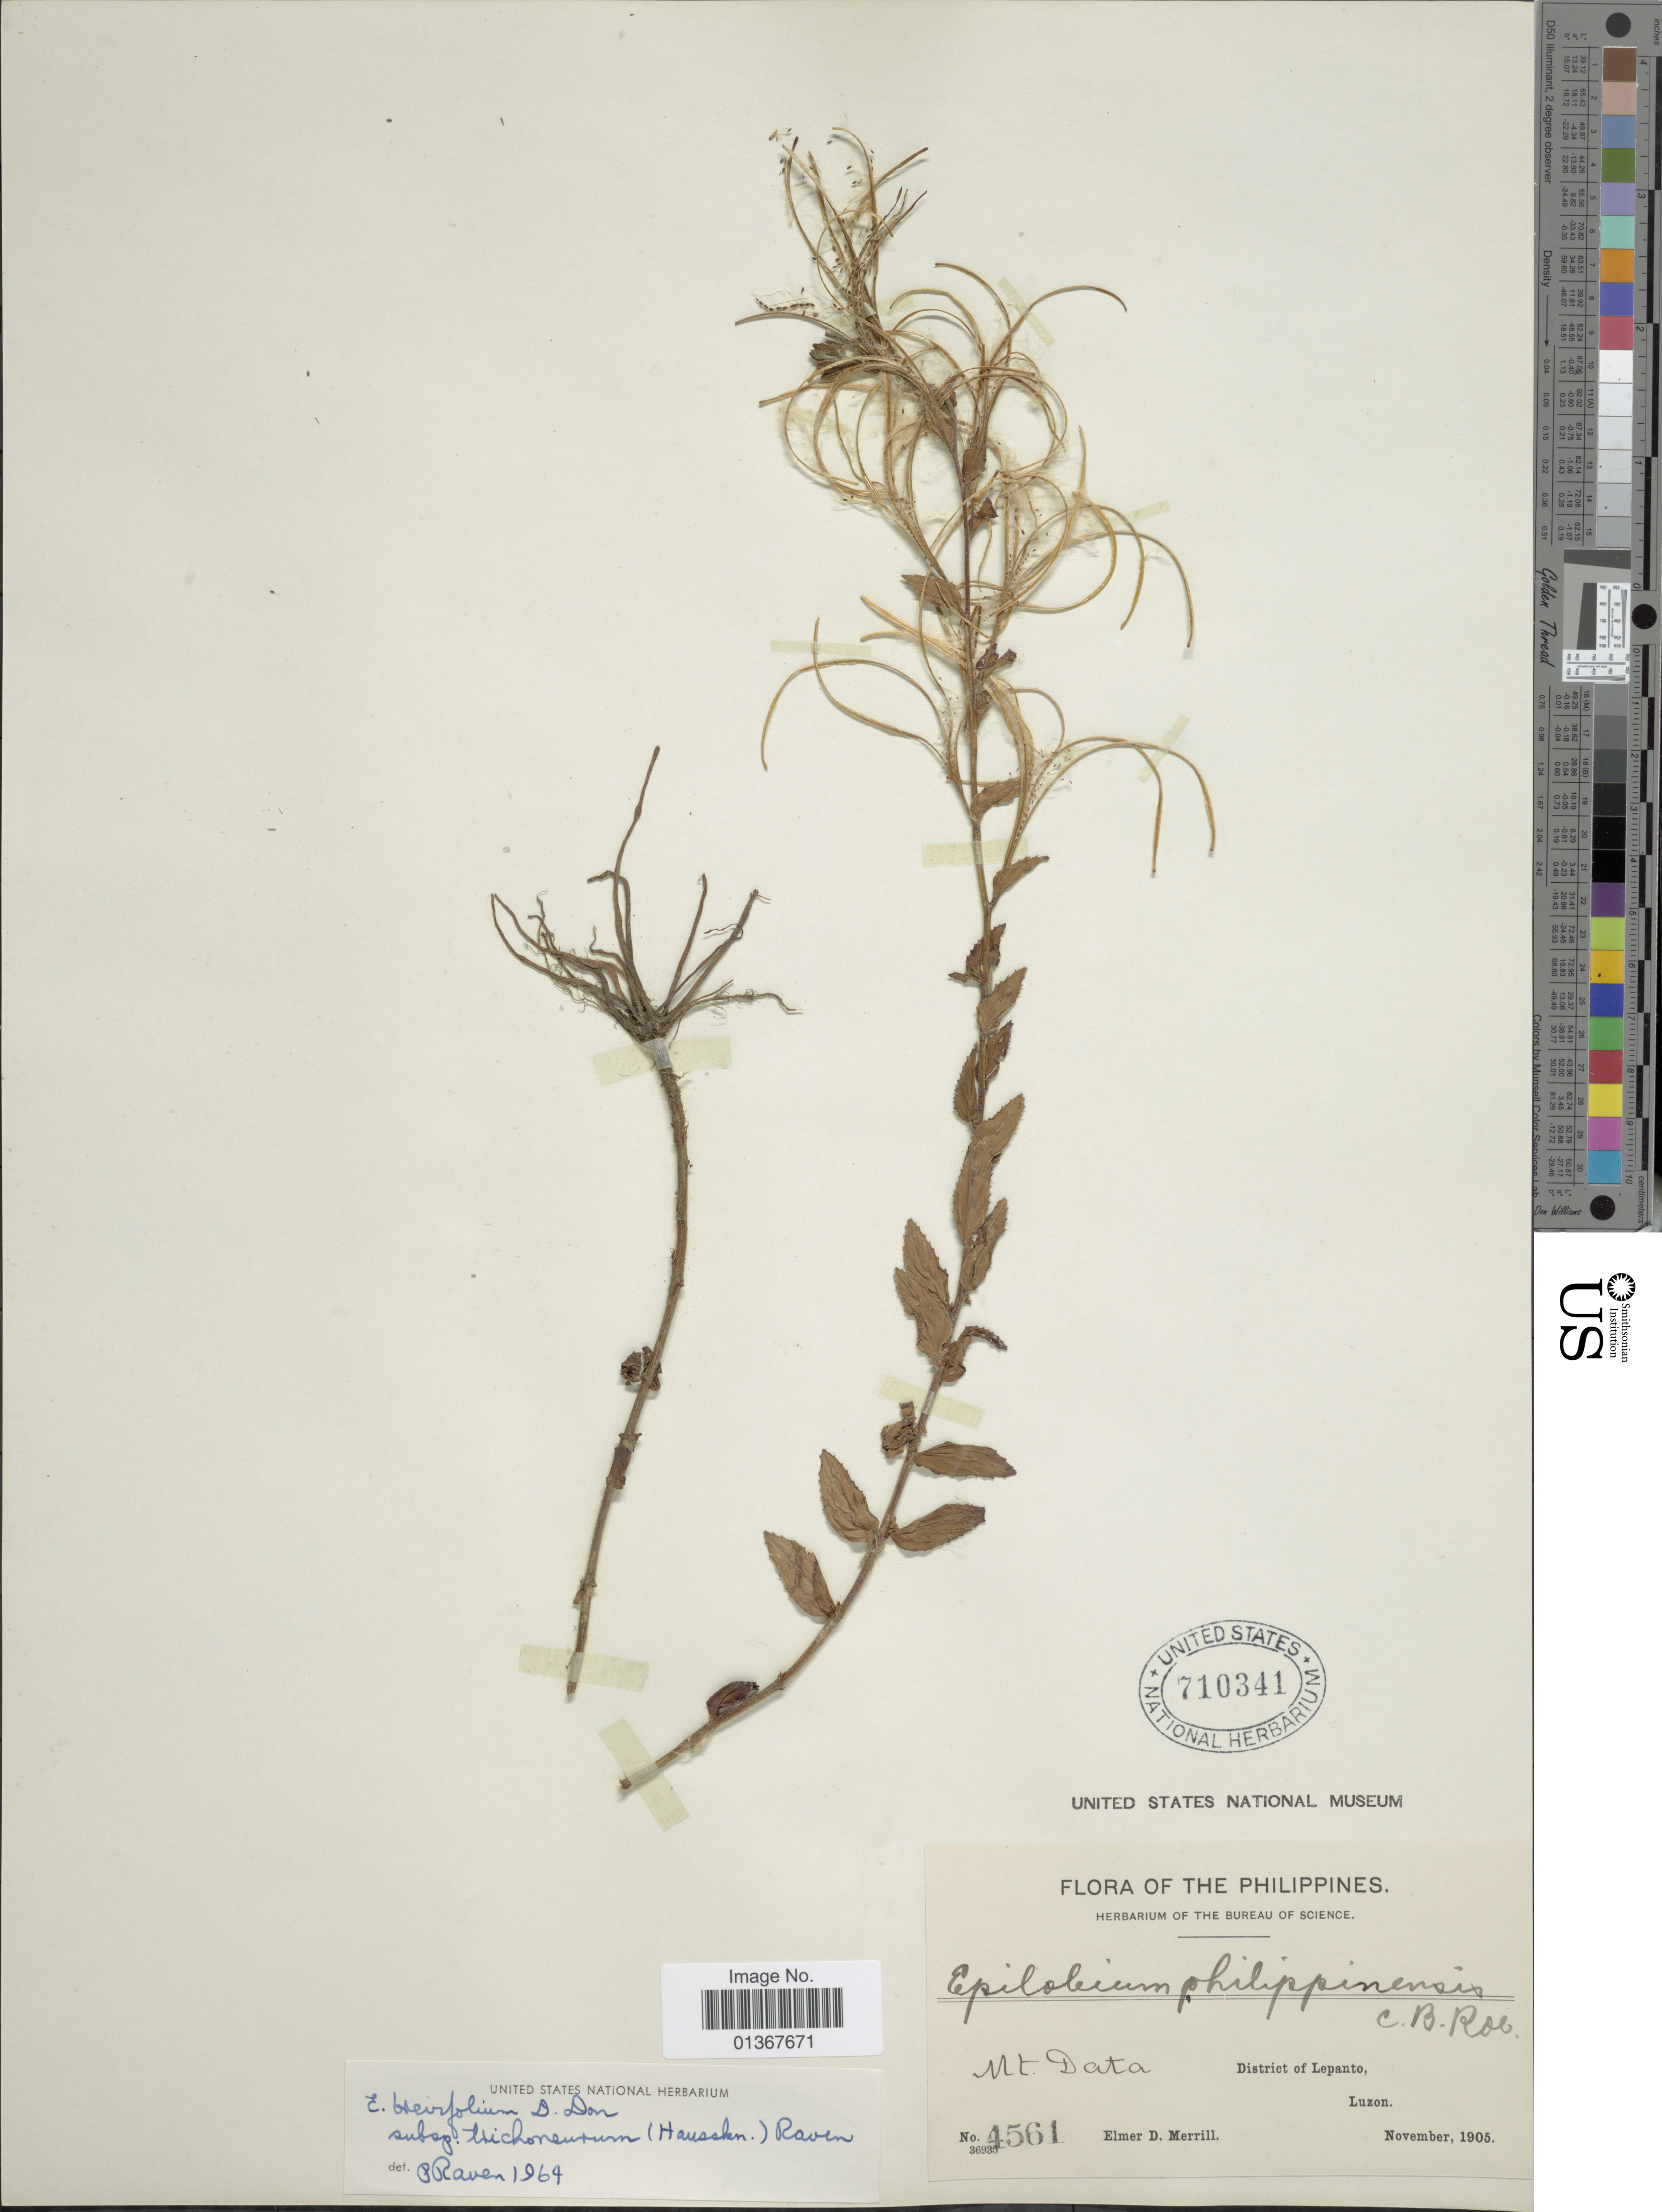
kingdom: Plantae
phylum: Tracheophyta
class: Magnoliopsida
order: Myrtales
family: Onagraceae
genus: Epilobium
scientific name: Epilobium brevifolium subsp. trichoneurum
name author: (Hausskn.) P.H. Raven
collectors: E. D. Merrill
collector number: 4561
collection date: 1905-11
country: Philippines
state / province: Central Luzon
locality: Mt. Data, District of Lepanto.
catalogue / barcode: US 710341